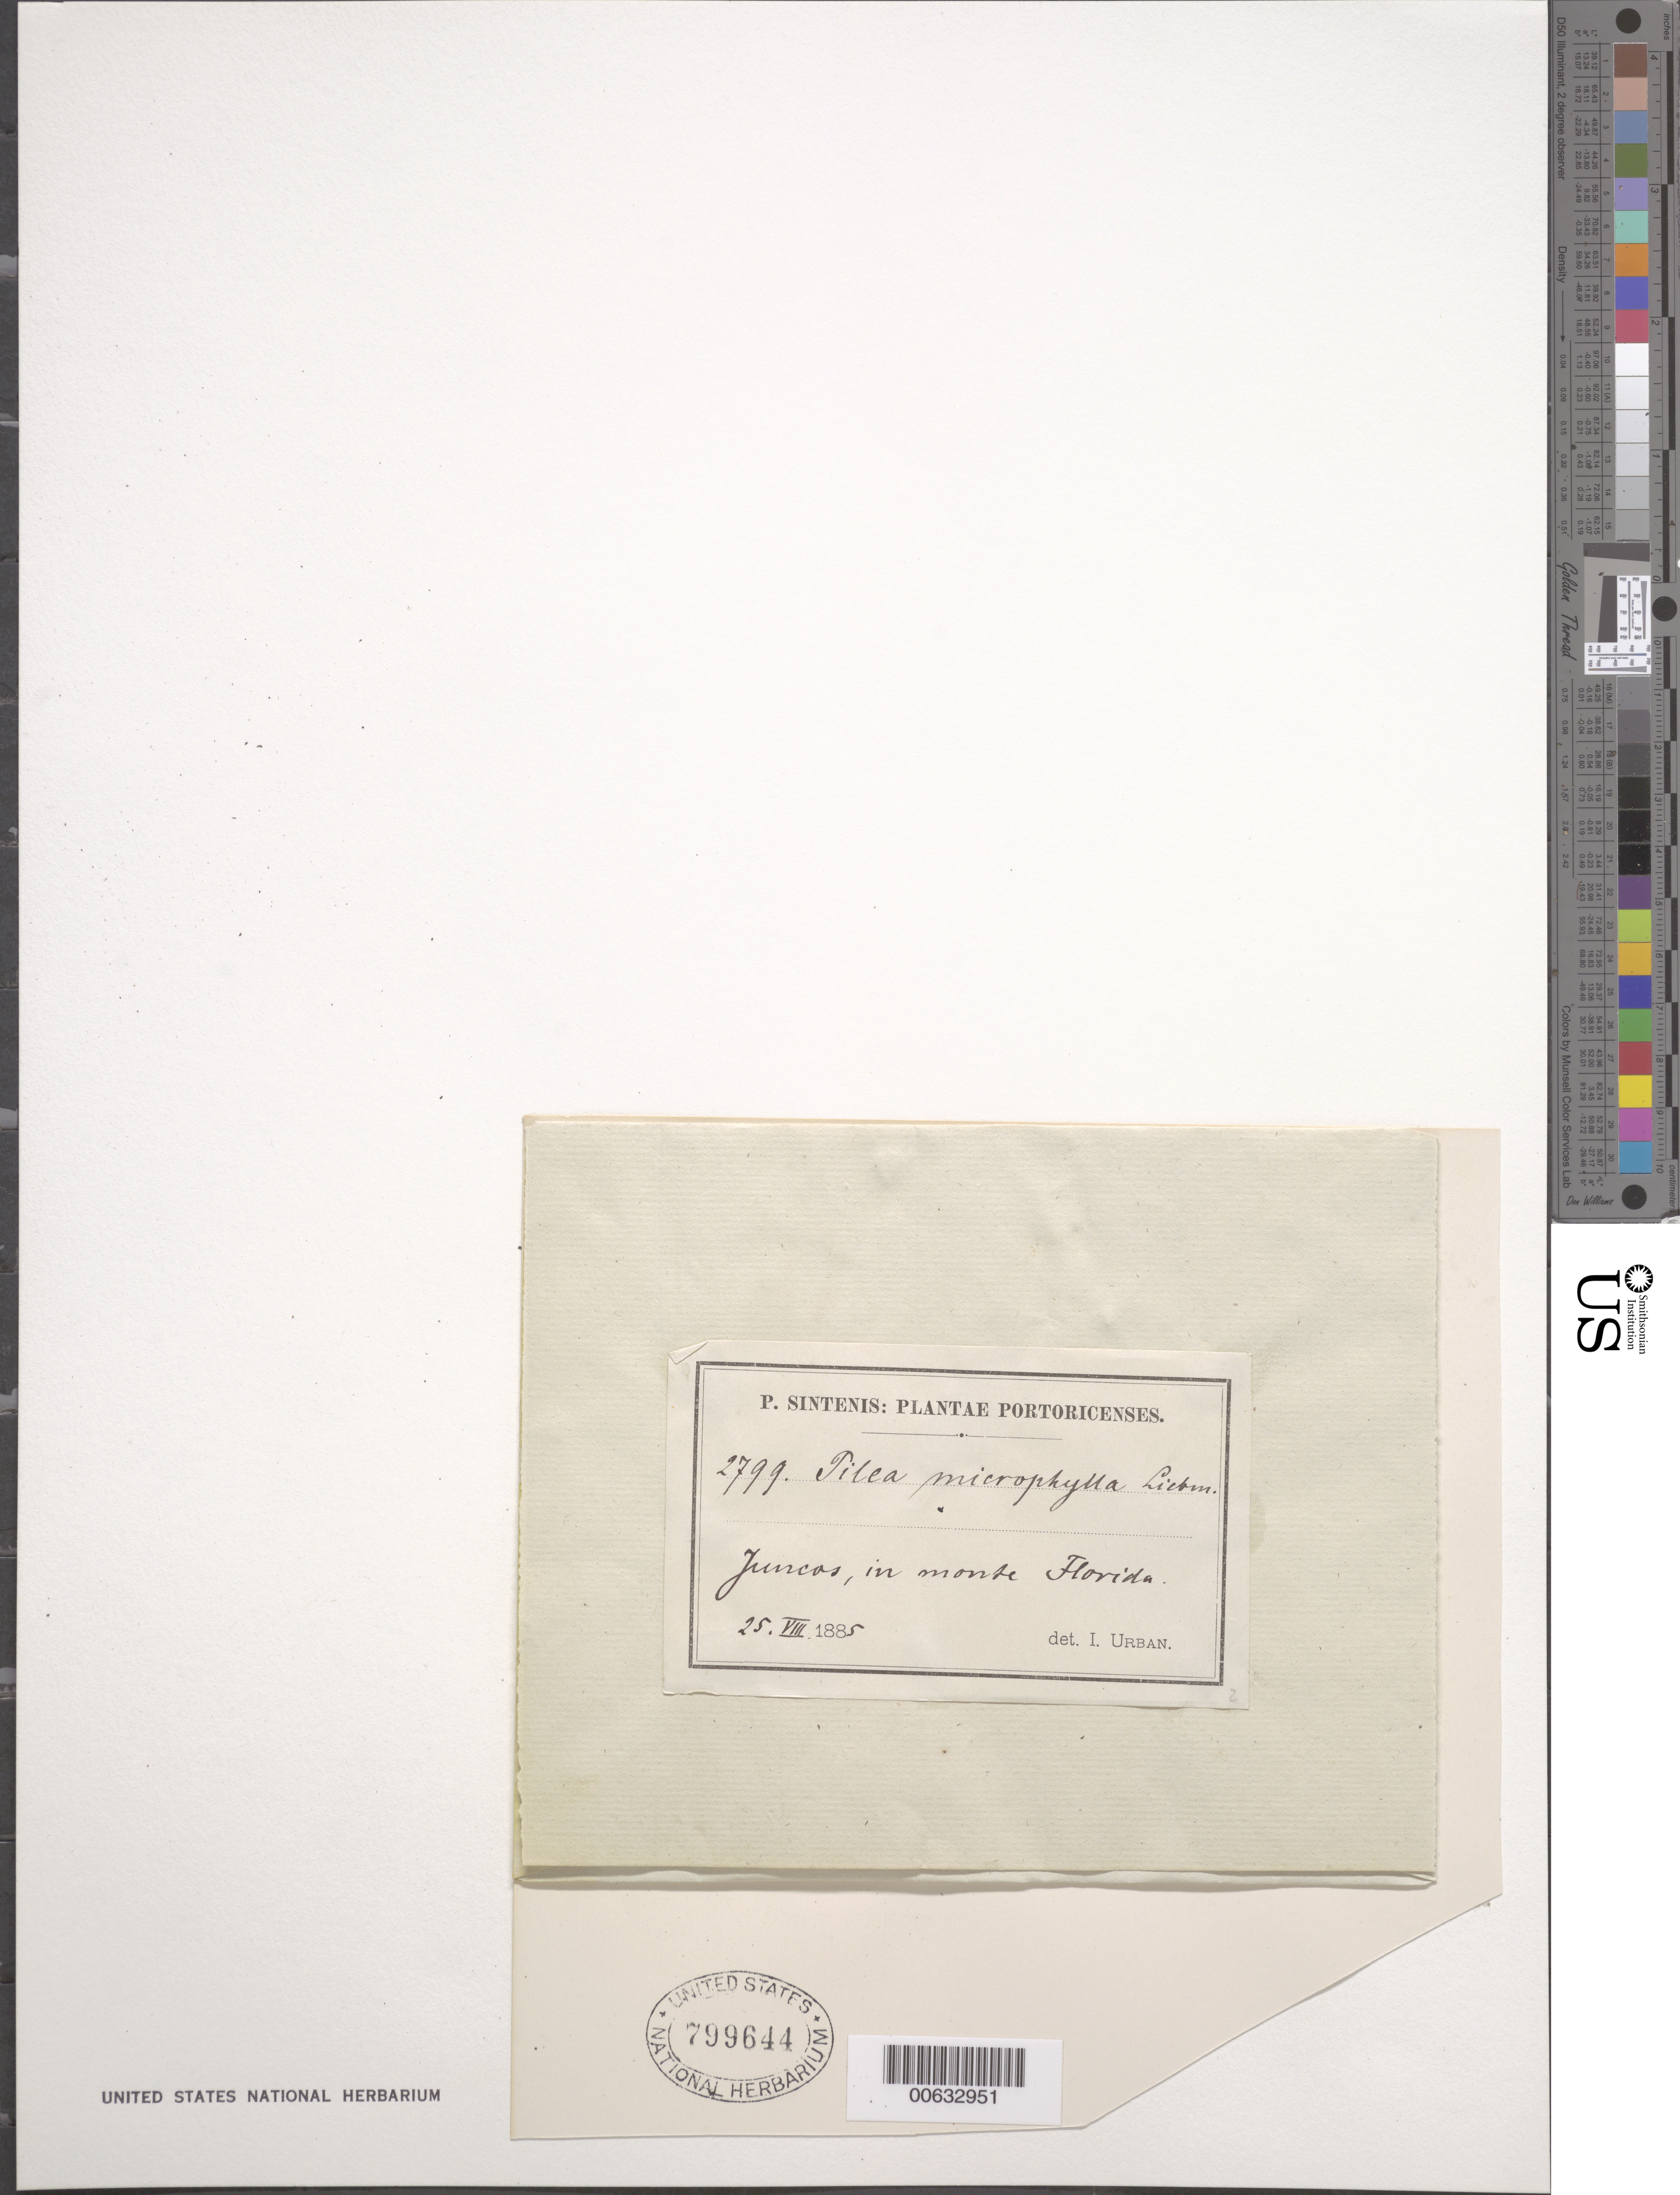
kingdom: Plantae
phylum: Tracheophyta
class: Magnoliopsida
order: Rosales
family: Urticaceae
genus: Pilea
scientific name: Pilea microphylla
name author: (L.) Liebm.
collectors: P. Sintenis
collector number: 2799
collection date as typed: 25 Aug 1885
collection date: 1885-08-25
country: Puerto Rico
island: Greater Antilles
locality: Juncos, in monte Florida.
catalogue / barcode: US 799644